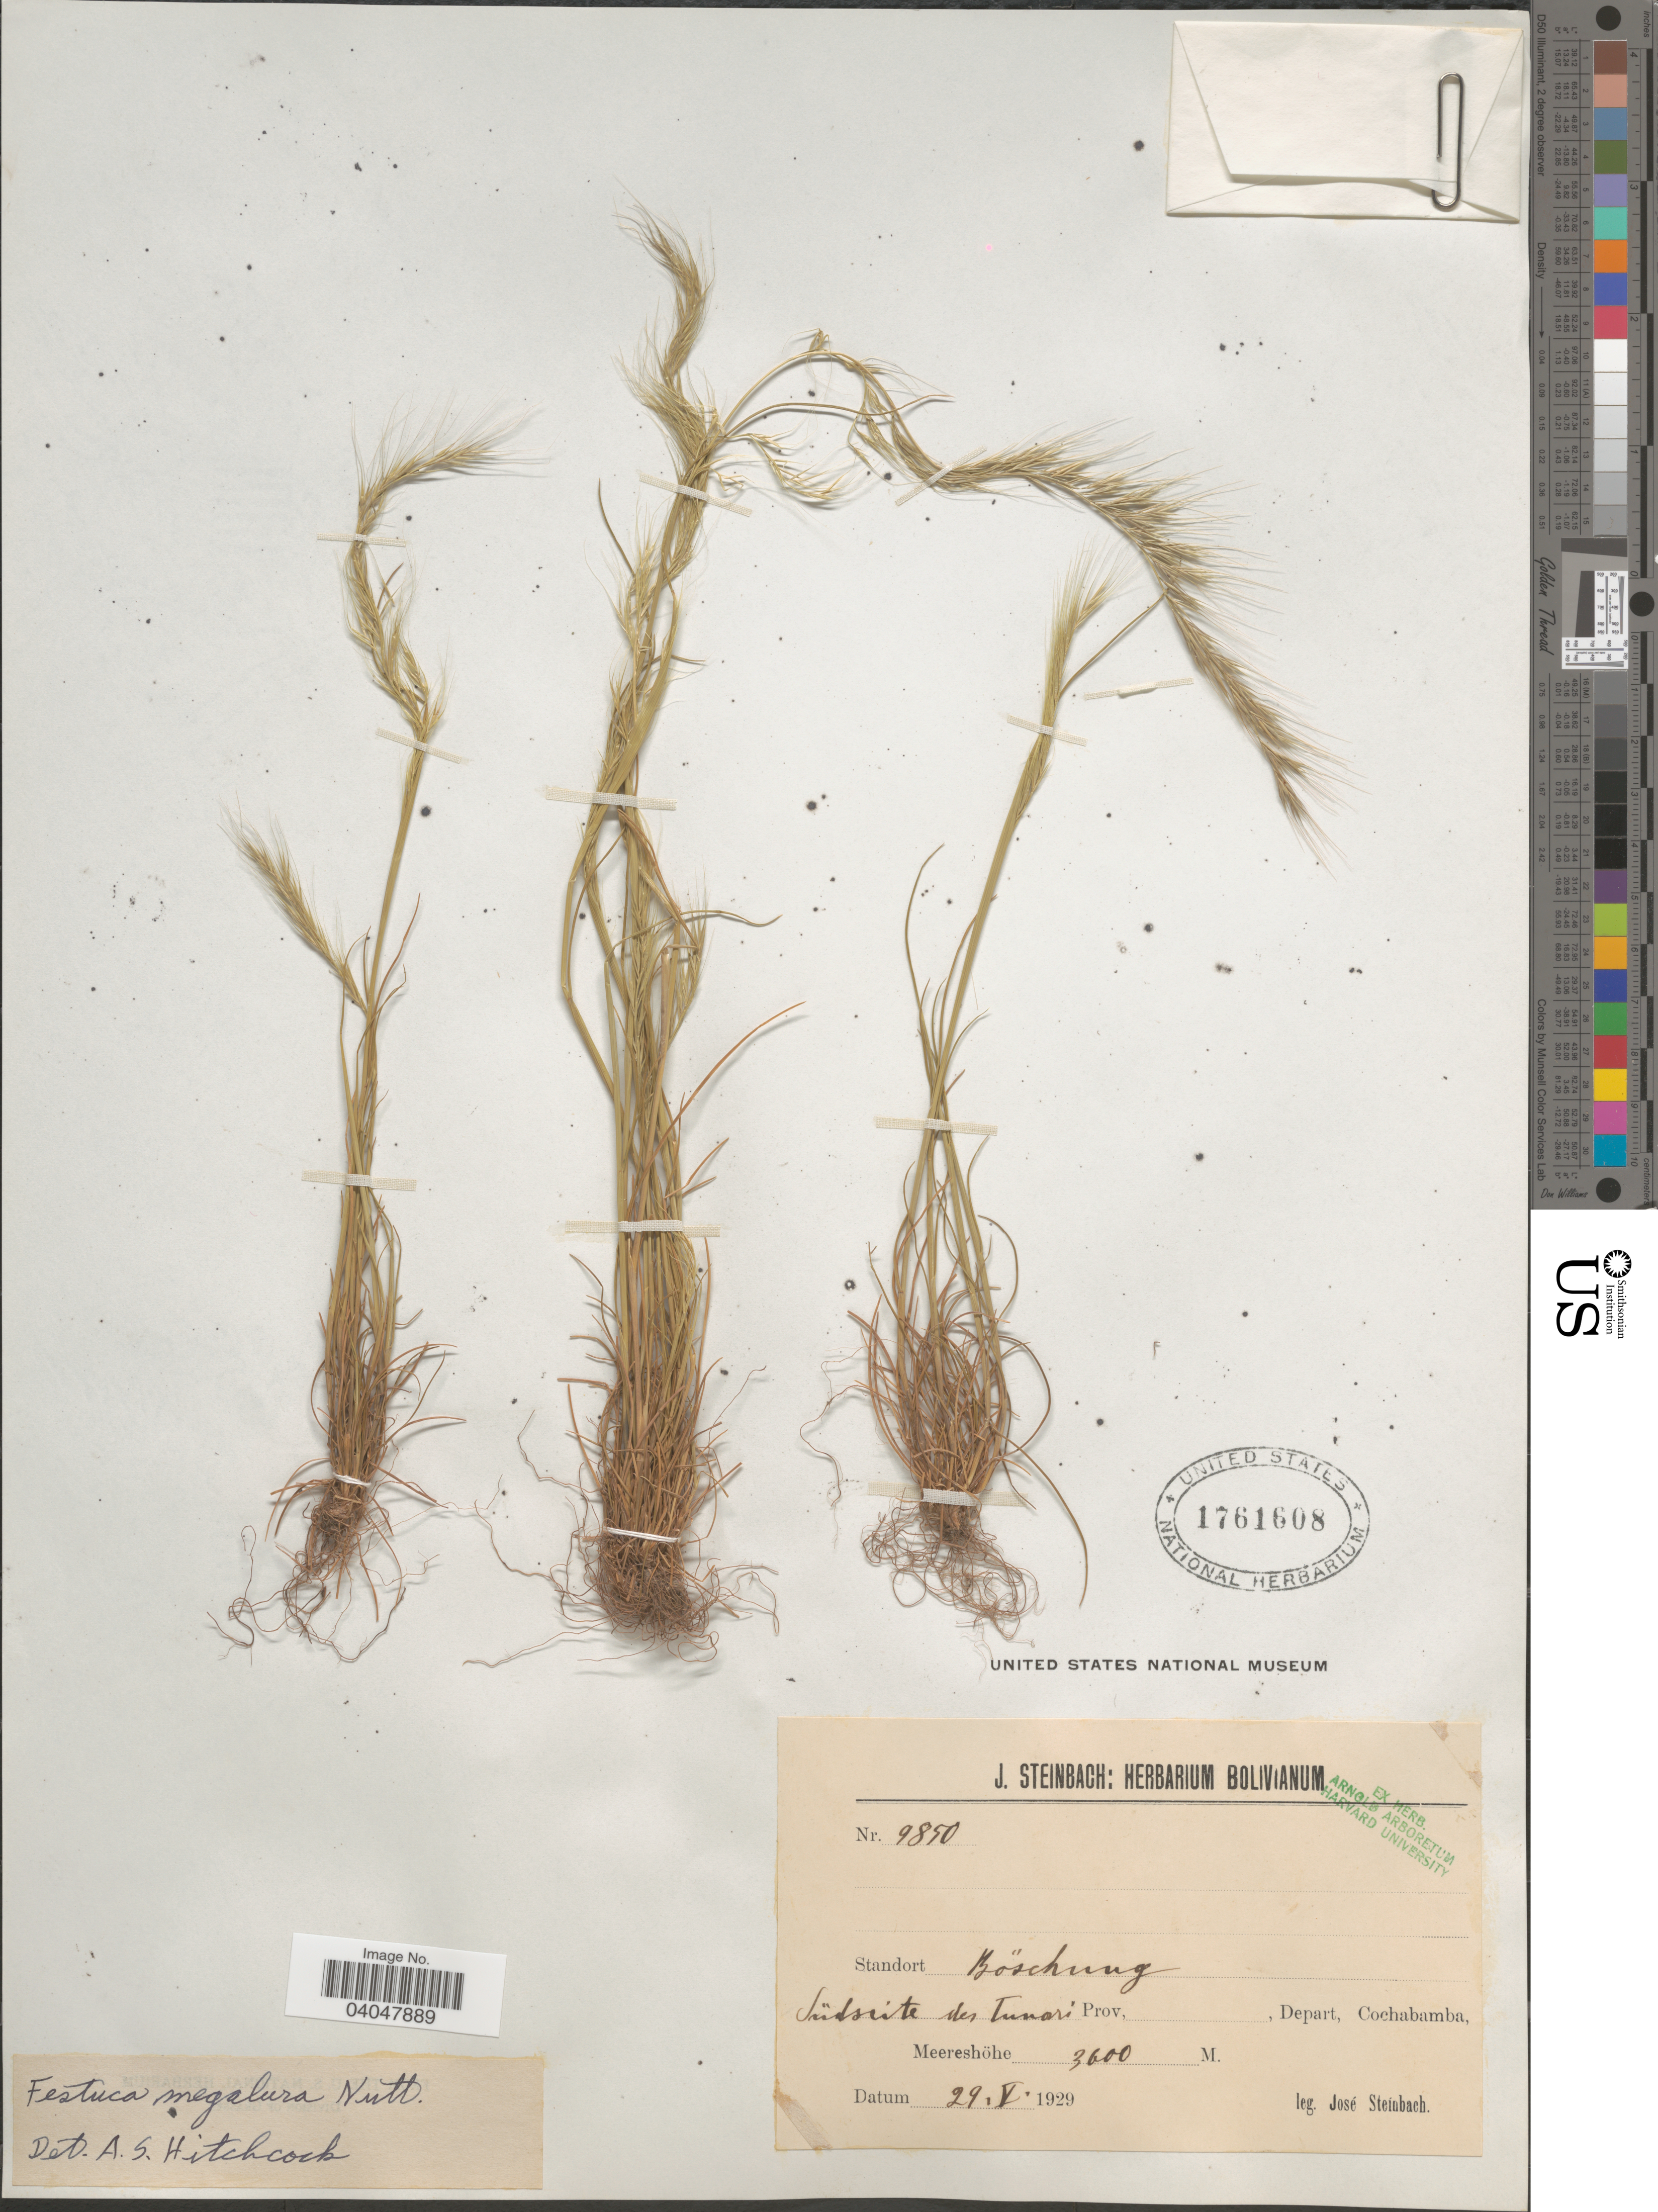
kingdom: Plantae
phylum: Tracheophyta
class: Liliopsida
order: Poales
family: Poaceae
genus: Festuca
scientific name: Festuca megalura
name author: Nutt.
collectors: J. Steinbach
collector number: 9850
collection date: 1929-05-29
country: Bolivia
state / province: Cochabamba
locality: Böschung Südseite des Tunari. Depart, Cochabamba.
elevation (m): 3600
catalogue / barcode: US 1761608